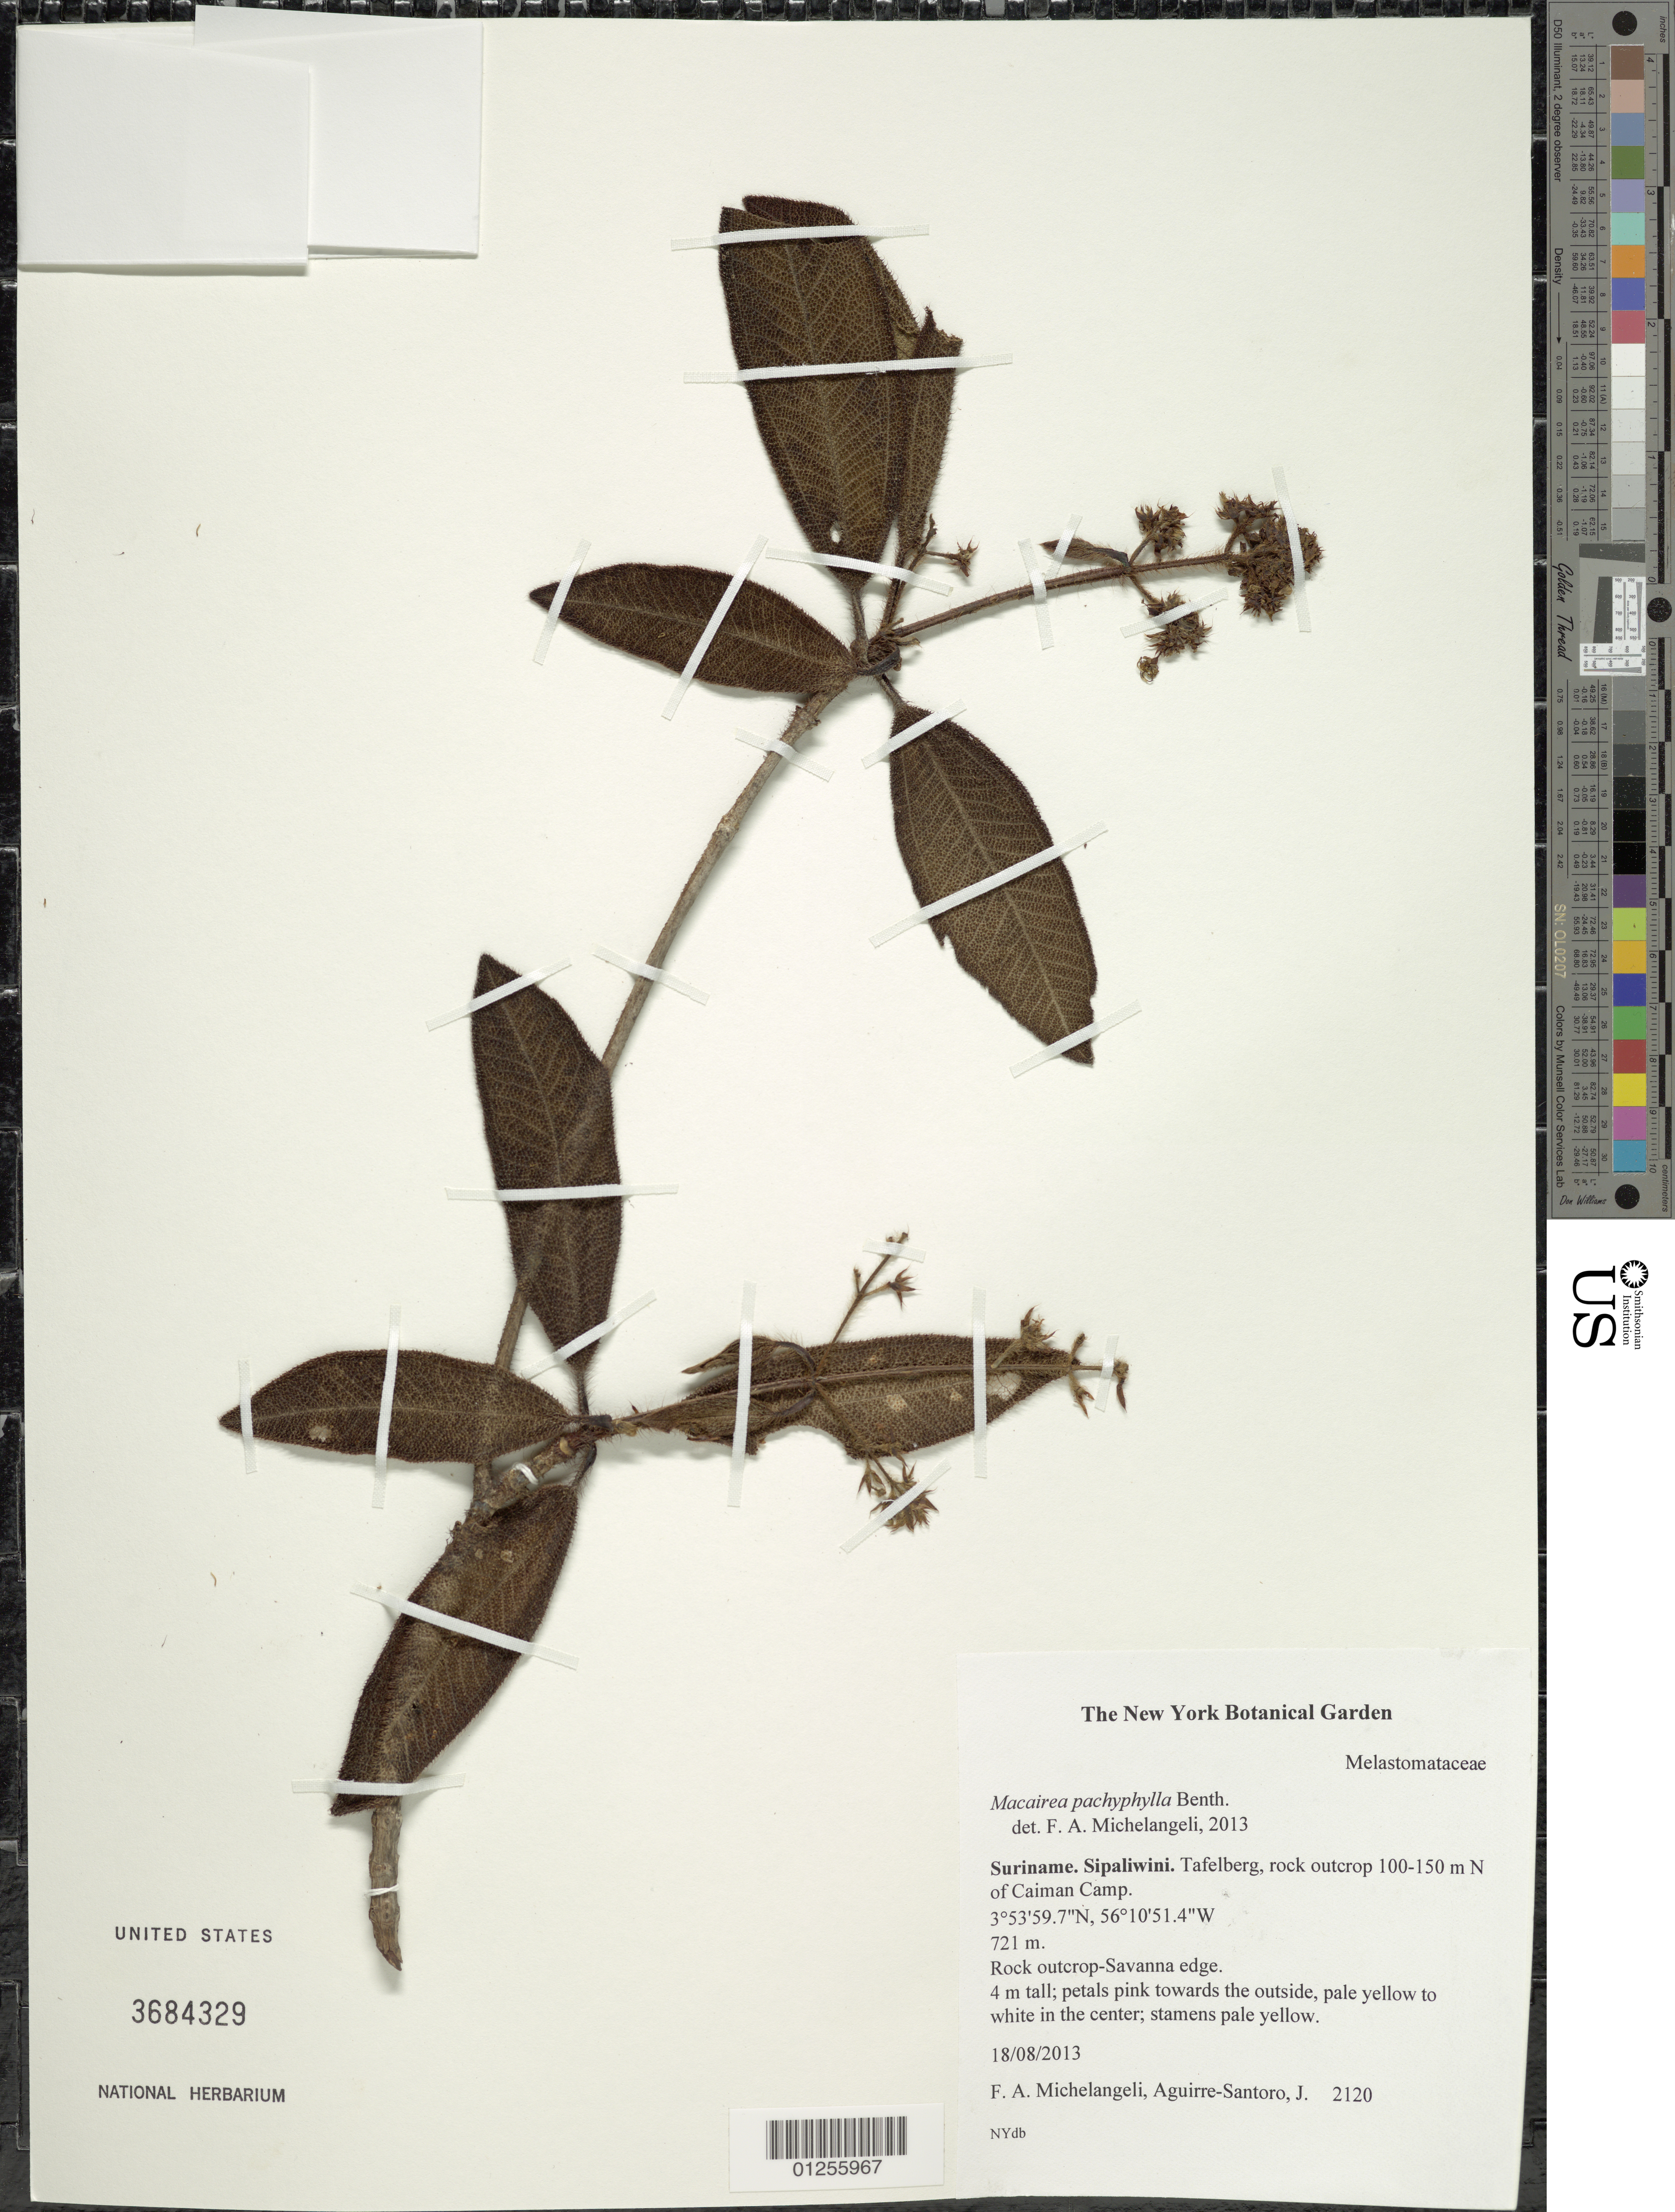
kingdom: Plantae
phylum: Tracheophyta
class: Magnoliopsida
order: Myrtales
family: Melastomataceae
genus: Macairea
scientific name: Macairea pachyphylla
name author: Benth.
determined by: Michelangeli, F. A.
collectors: F. A. Michelangeli & J. Aguirre-Santoro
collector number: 2120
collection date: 2013-08-18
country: Suriname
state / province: Sipaliwini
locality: Tafelberg, rock outcrop 100-150 m N of Caiman Camp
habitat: rock outcrop - savanna edge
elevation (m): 721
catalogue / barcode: US 3684329